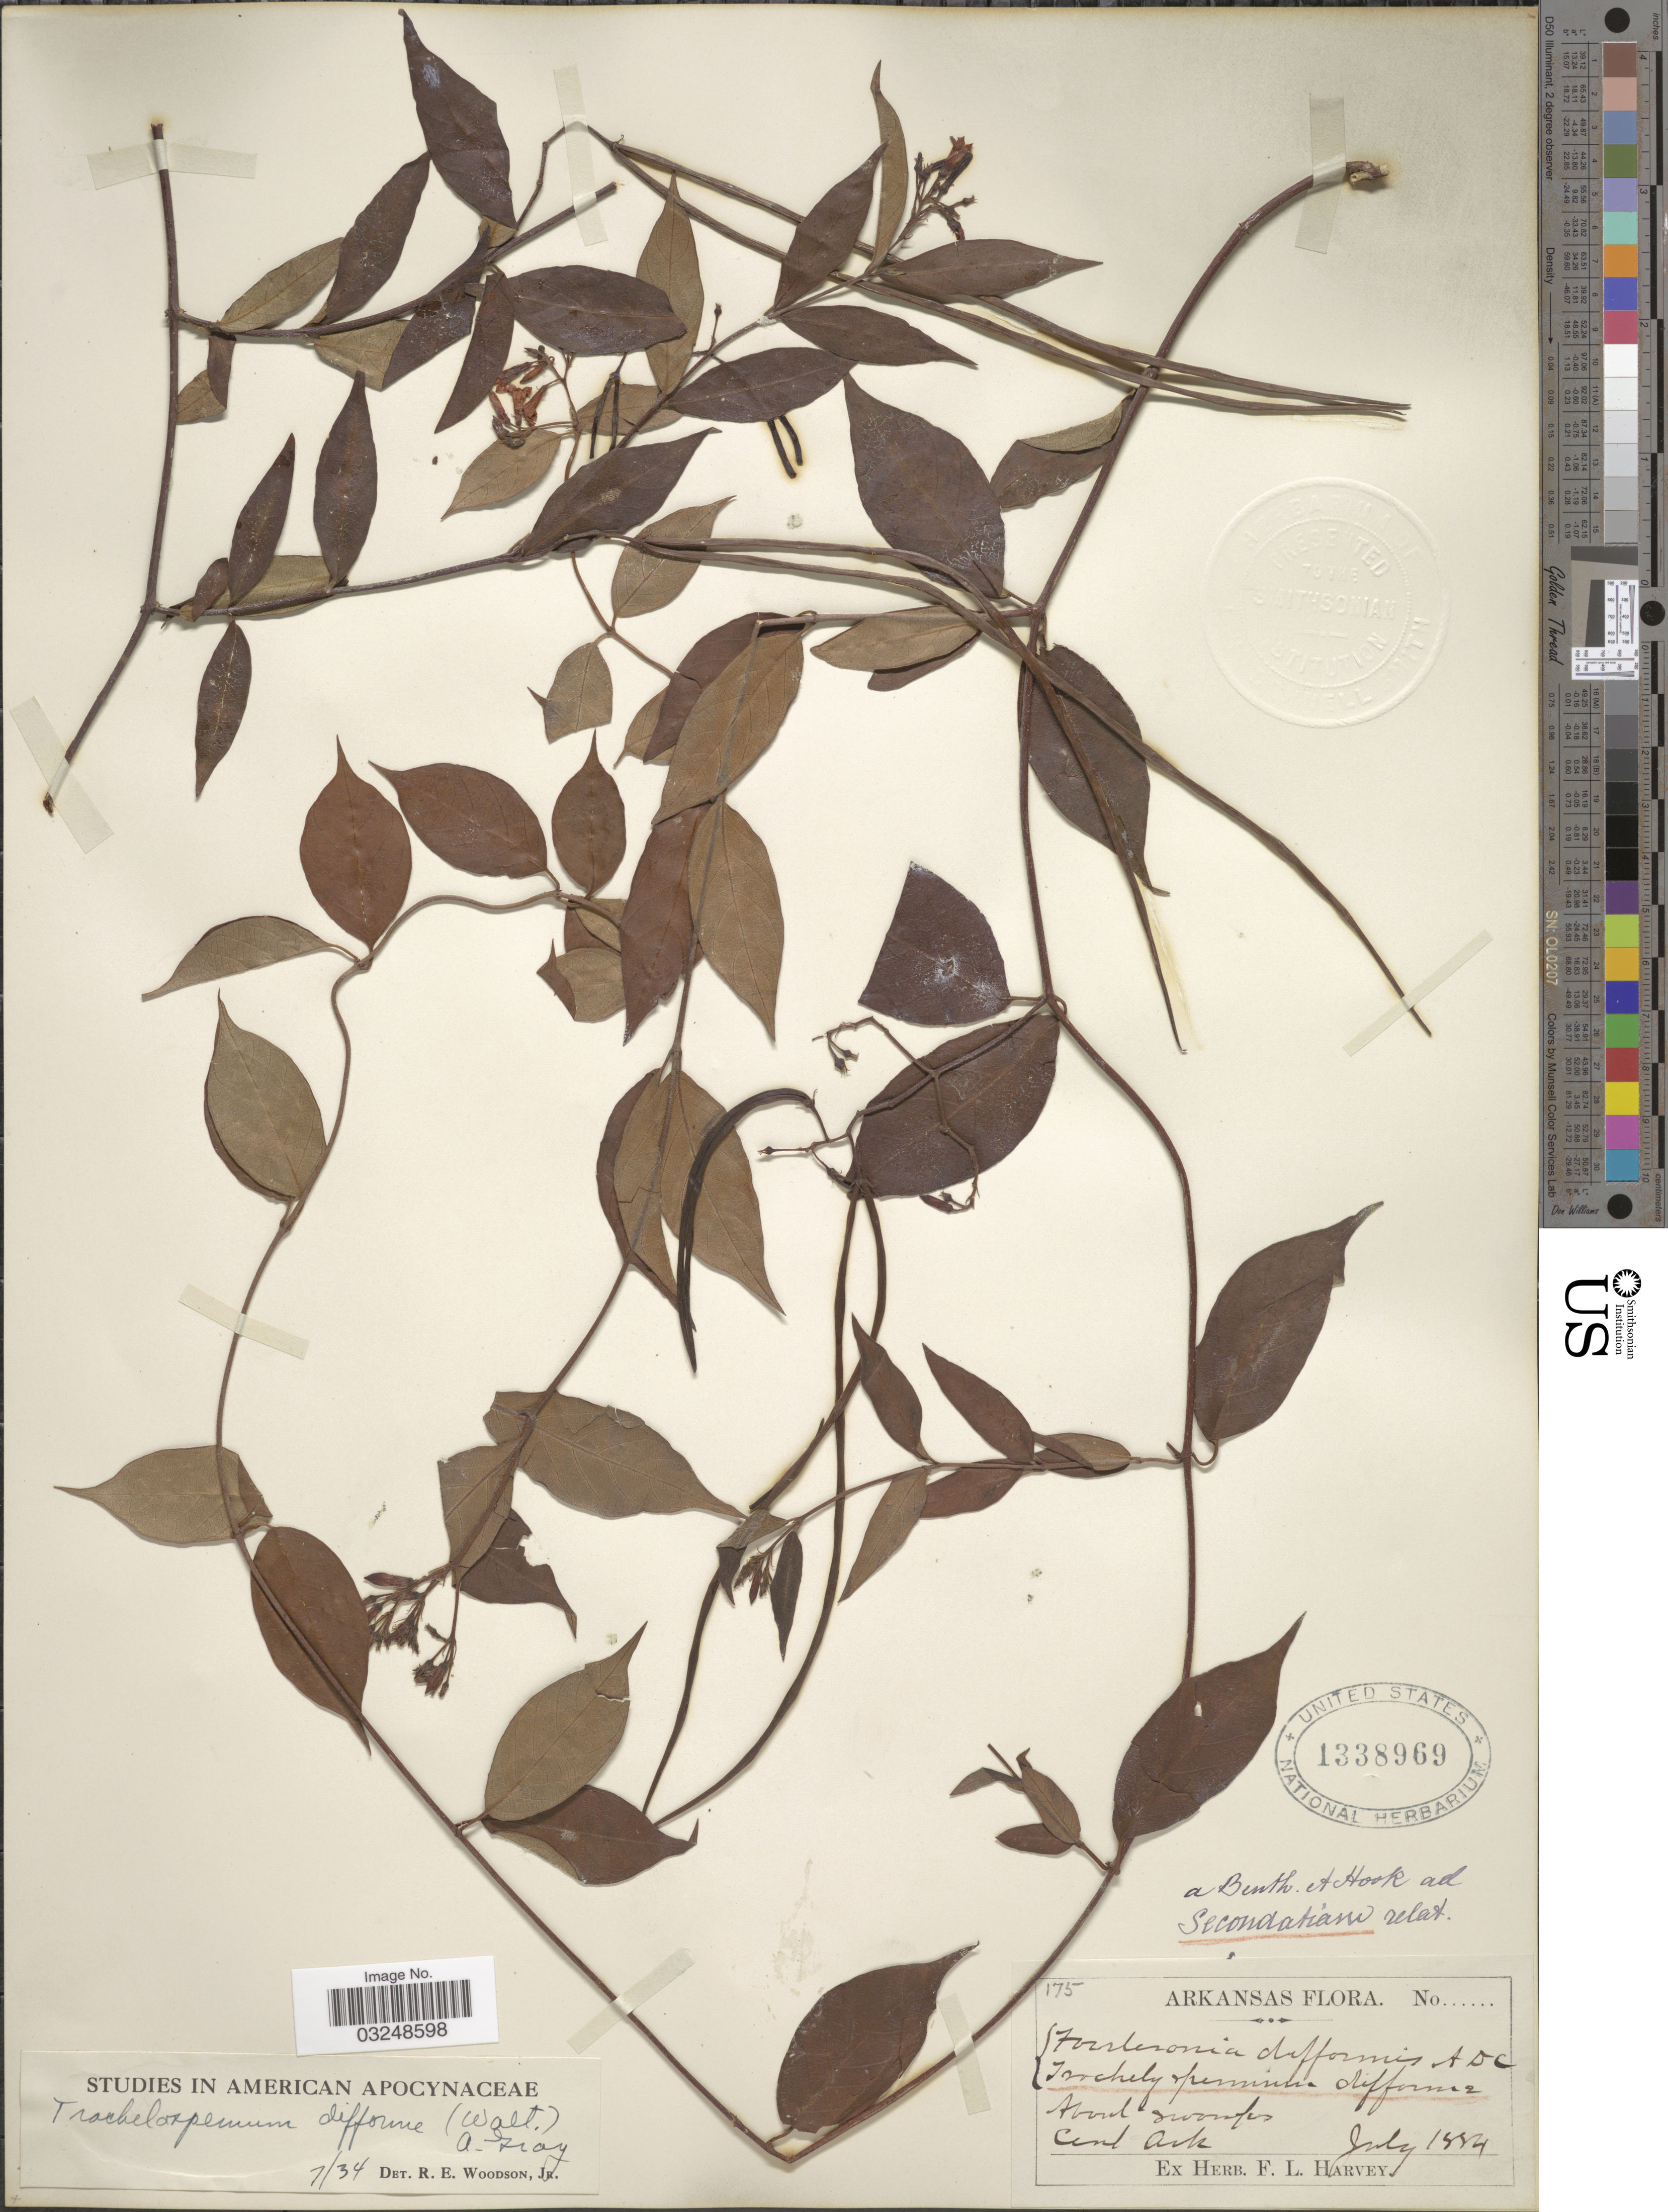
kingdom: Plantae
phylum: Tracheophyta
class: Magnoliopsida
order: Gentianales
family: Apocynaceae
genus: Trachelospermum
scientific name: Trachelospermum difforme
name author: (Walter) A. Gray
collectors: ex herb. F. L. Harvey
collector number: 175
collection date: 1884-07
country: United States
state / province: Arkansas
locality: Cent. Ark.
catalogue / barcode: US 1338969